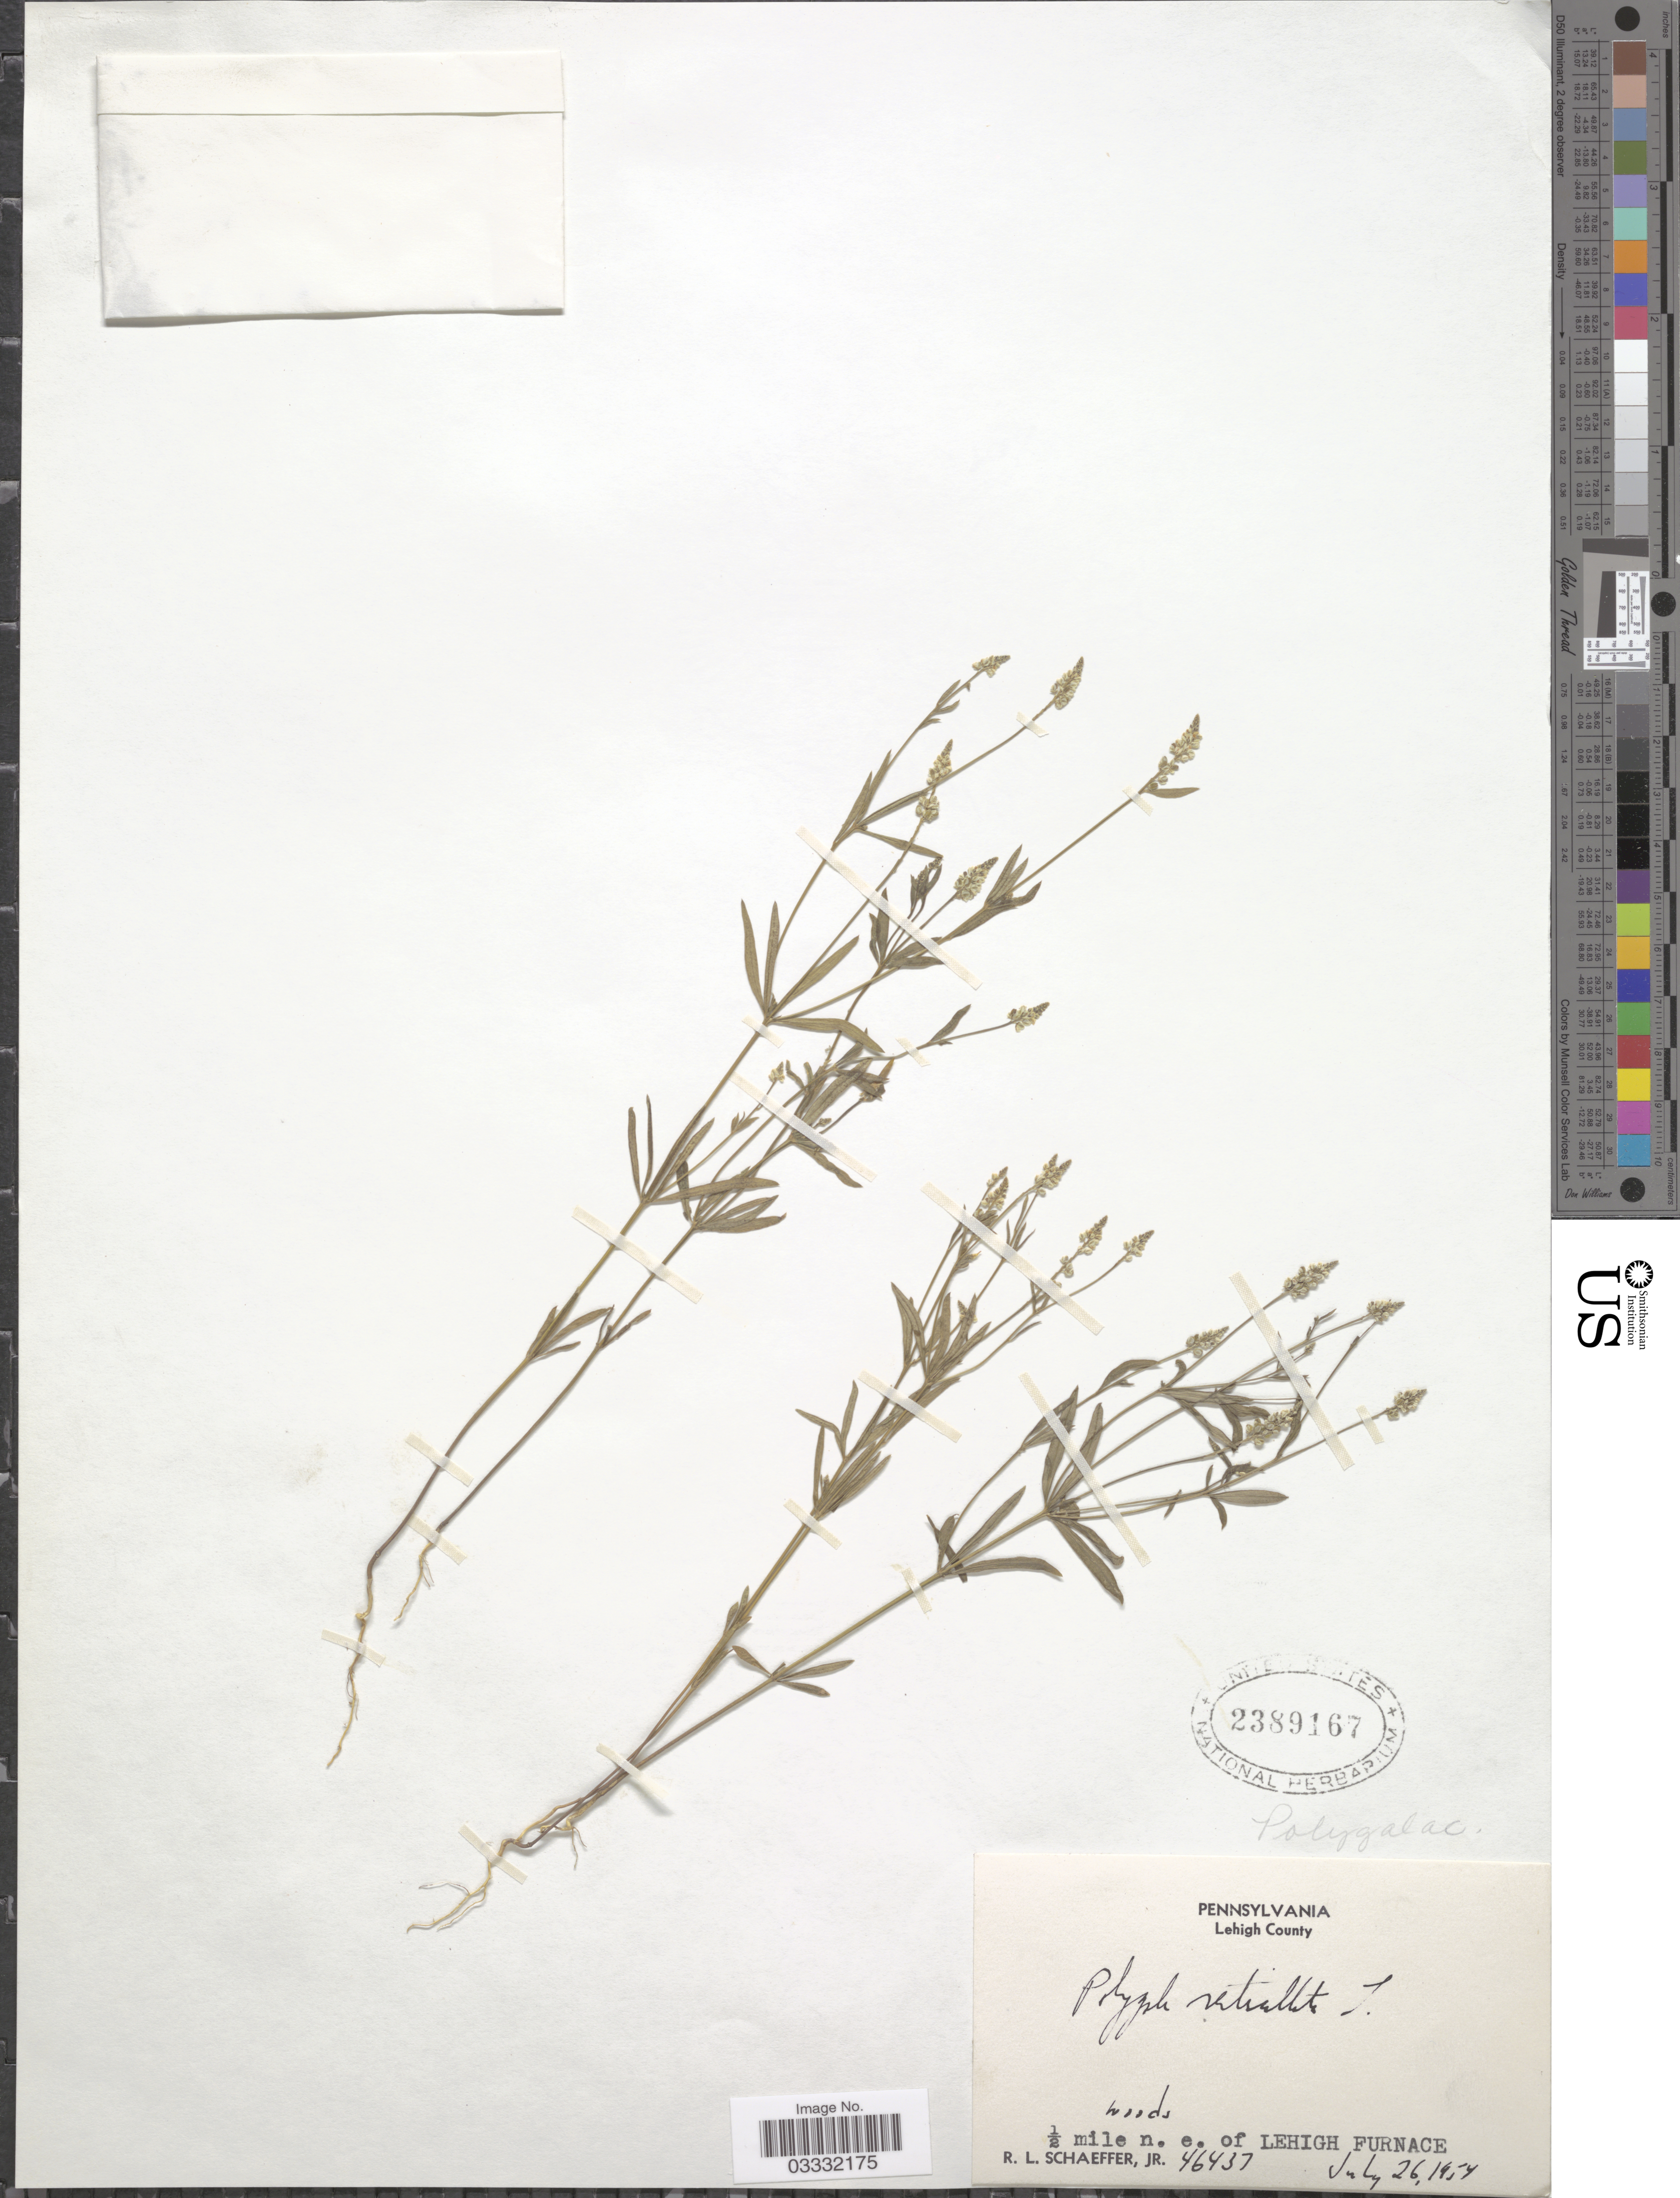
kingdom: Plantae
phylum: Tracheophyta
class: Magnoliopsida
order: Fabales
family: Polygalaceae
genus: Polygala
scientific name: Polygala verticillata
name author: L.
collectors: R. L. Schaeffer Jr.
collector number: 46437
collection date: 1954-07-26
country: United States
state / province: Pennsylvania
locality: Lehigh County. ½ mile n. e. of Lehigh Furnace.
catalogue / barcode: US 2389167